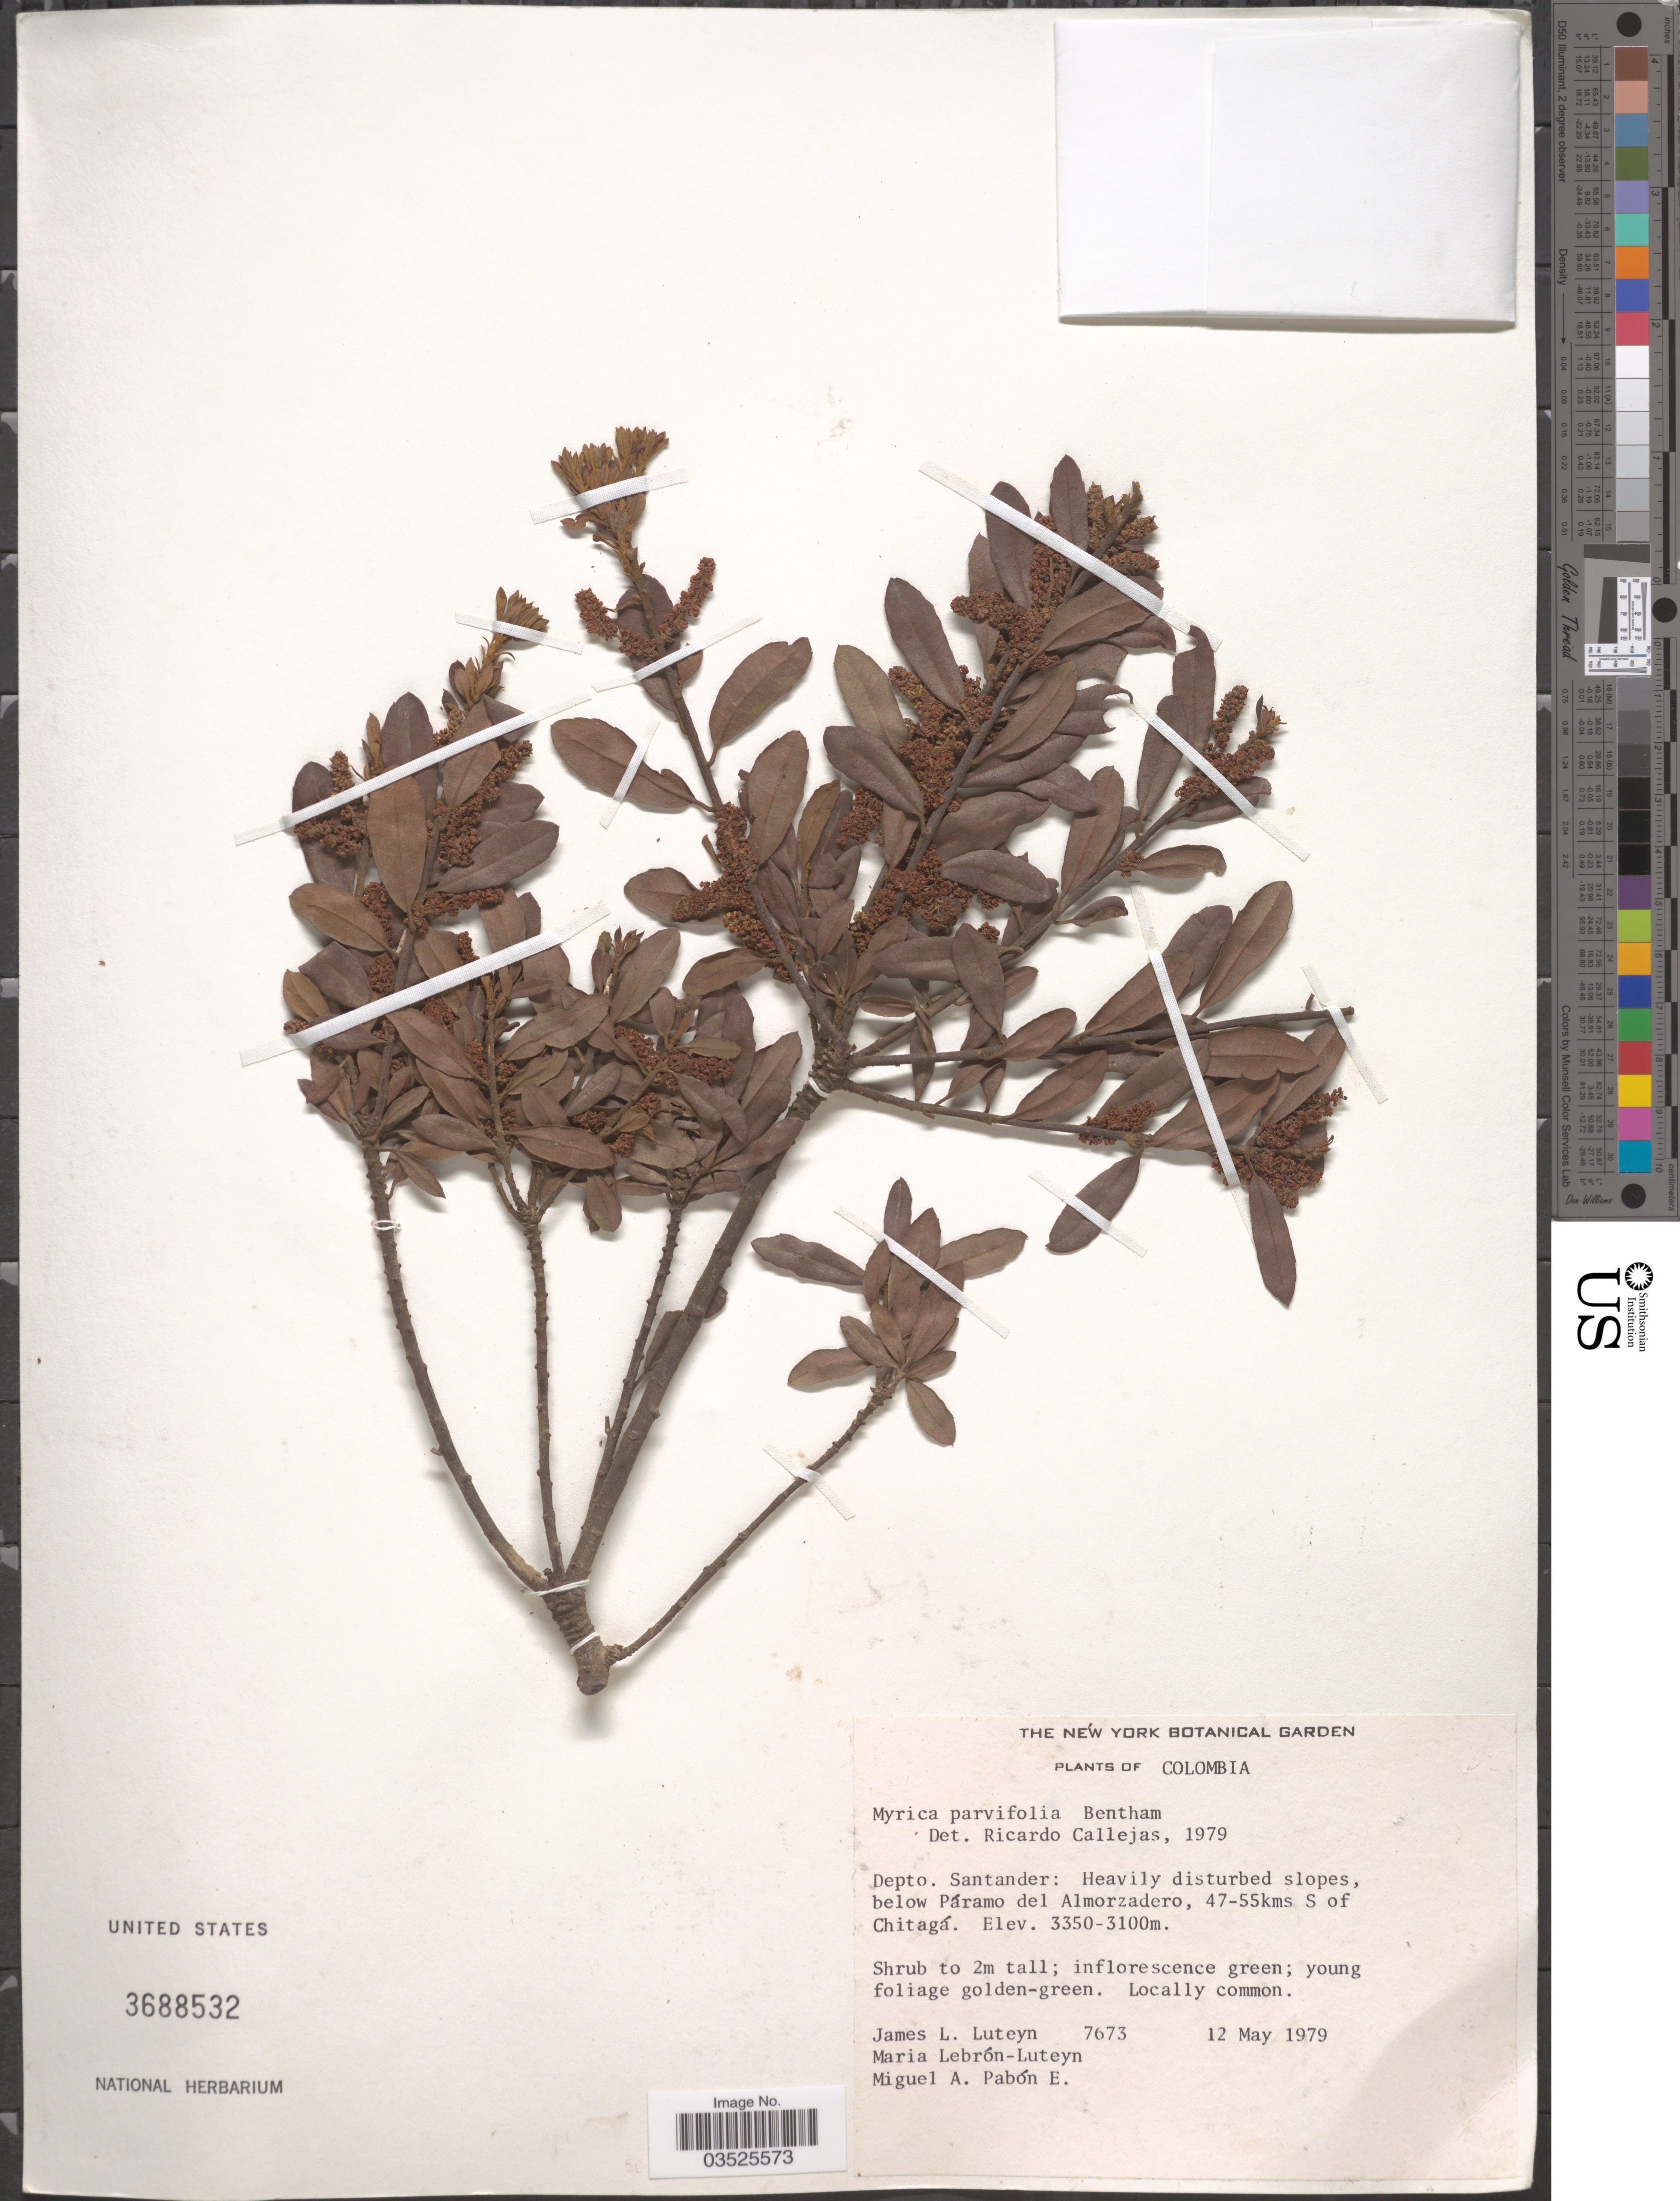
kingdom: Plantae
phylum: Tracheophyta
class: Magnoliopsida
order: Fagales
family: Myricaceae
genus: Morella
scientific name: Morella parvifolia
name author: (Benth.) Parra-Os.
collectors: J. L. Luteyn, M. L. Lebrón-Luteyn & M. A. Pabon E.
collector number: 7673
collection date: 1979-05-12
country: Colombia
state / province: Santander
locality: Depto. Santander: Heavily disturbed slopes, below Páramo del Almorzadero, 47-55kms S of Chitagá.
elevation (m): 3100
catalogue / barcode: US 3688532